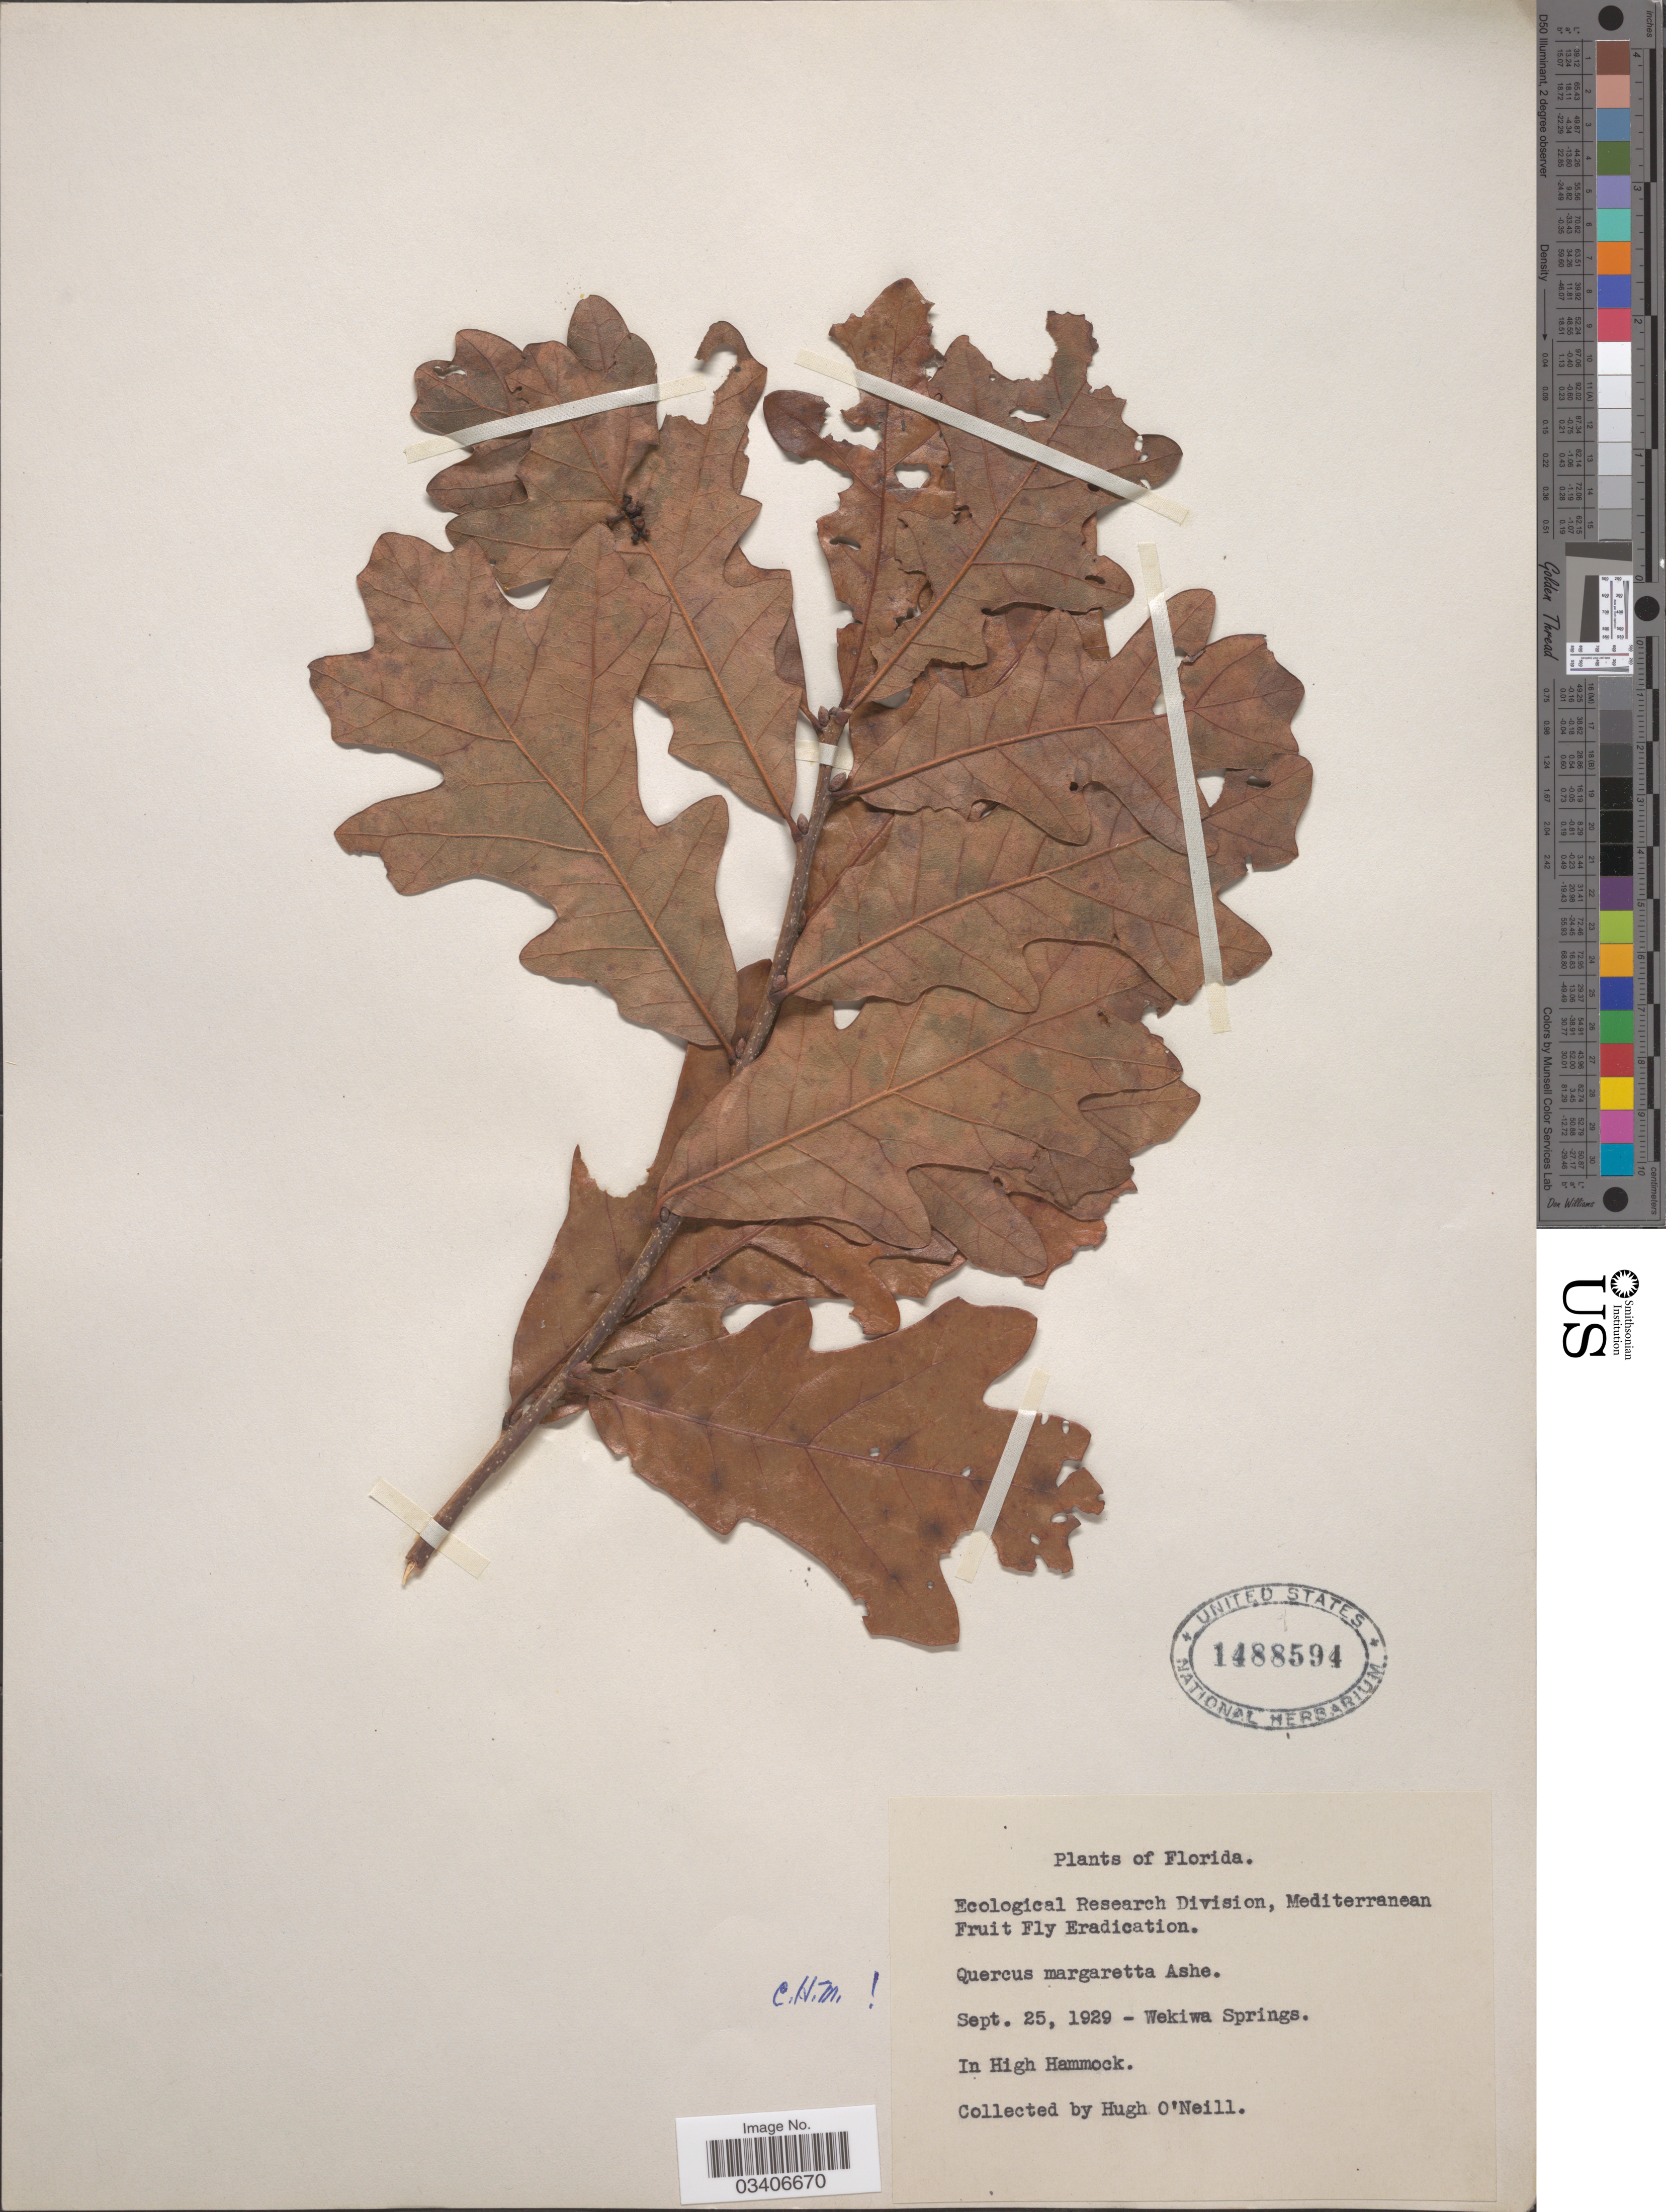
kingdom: Plantae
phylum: Tracheophyta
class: Magnoliopsida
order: Fagales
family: Fagaceae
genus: Quercus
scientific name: Quercus margarettae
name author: Ashe ex Small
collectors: H. O'Neill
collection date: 1929-09-25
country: United States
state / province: Florida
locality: Wekiwa Springs. In High Hammock.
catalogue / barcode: US 1488594